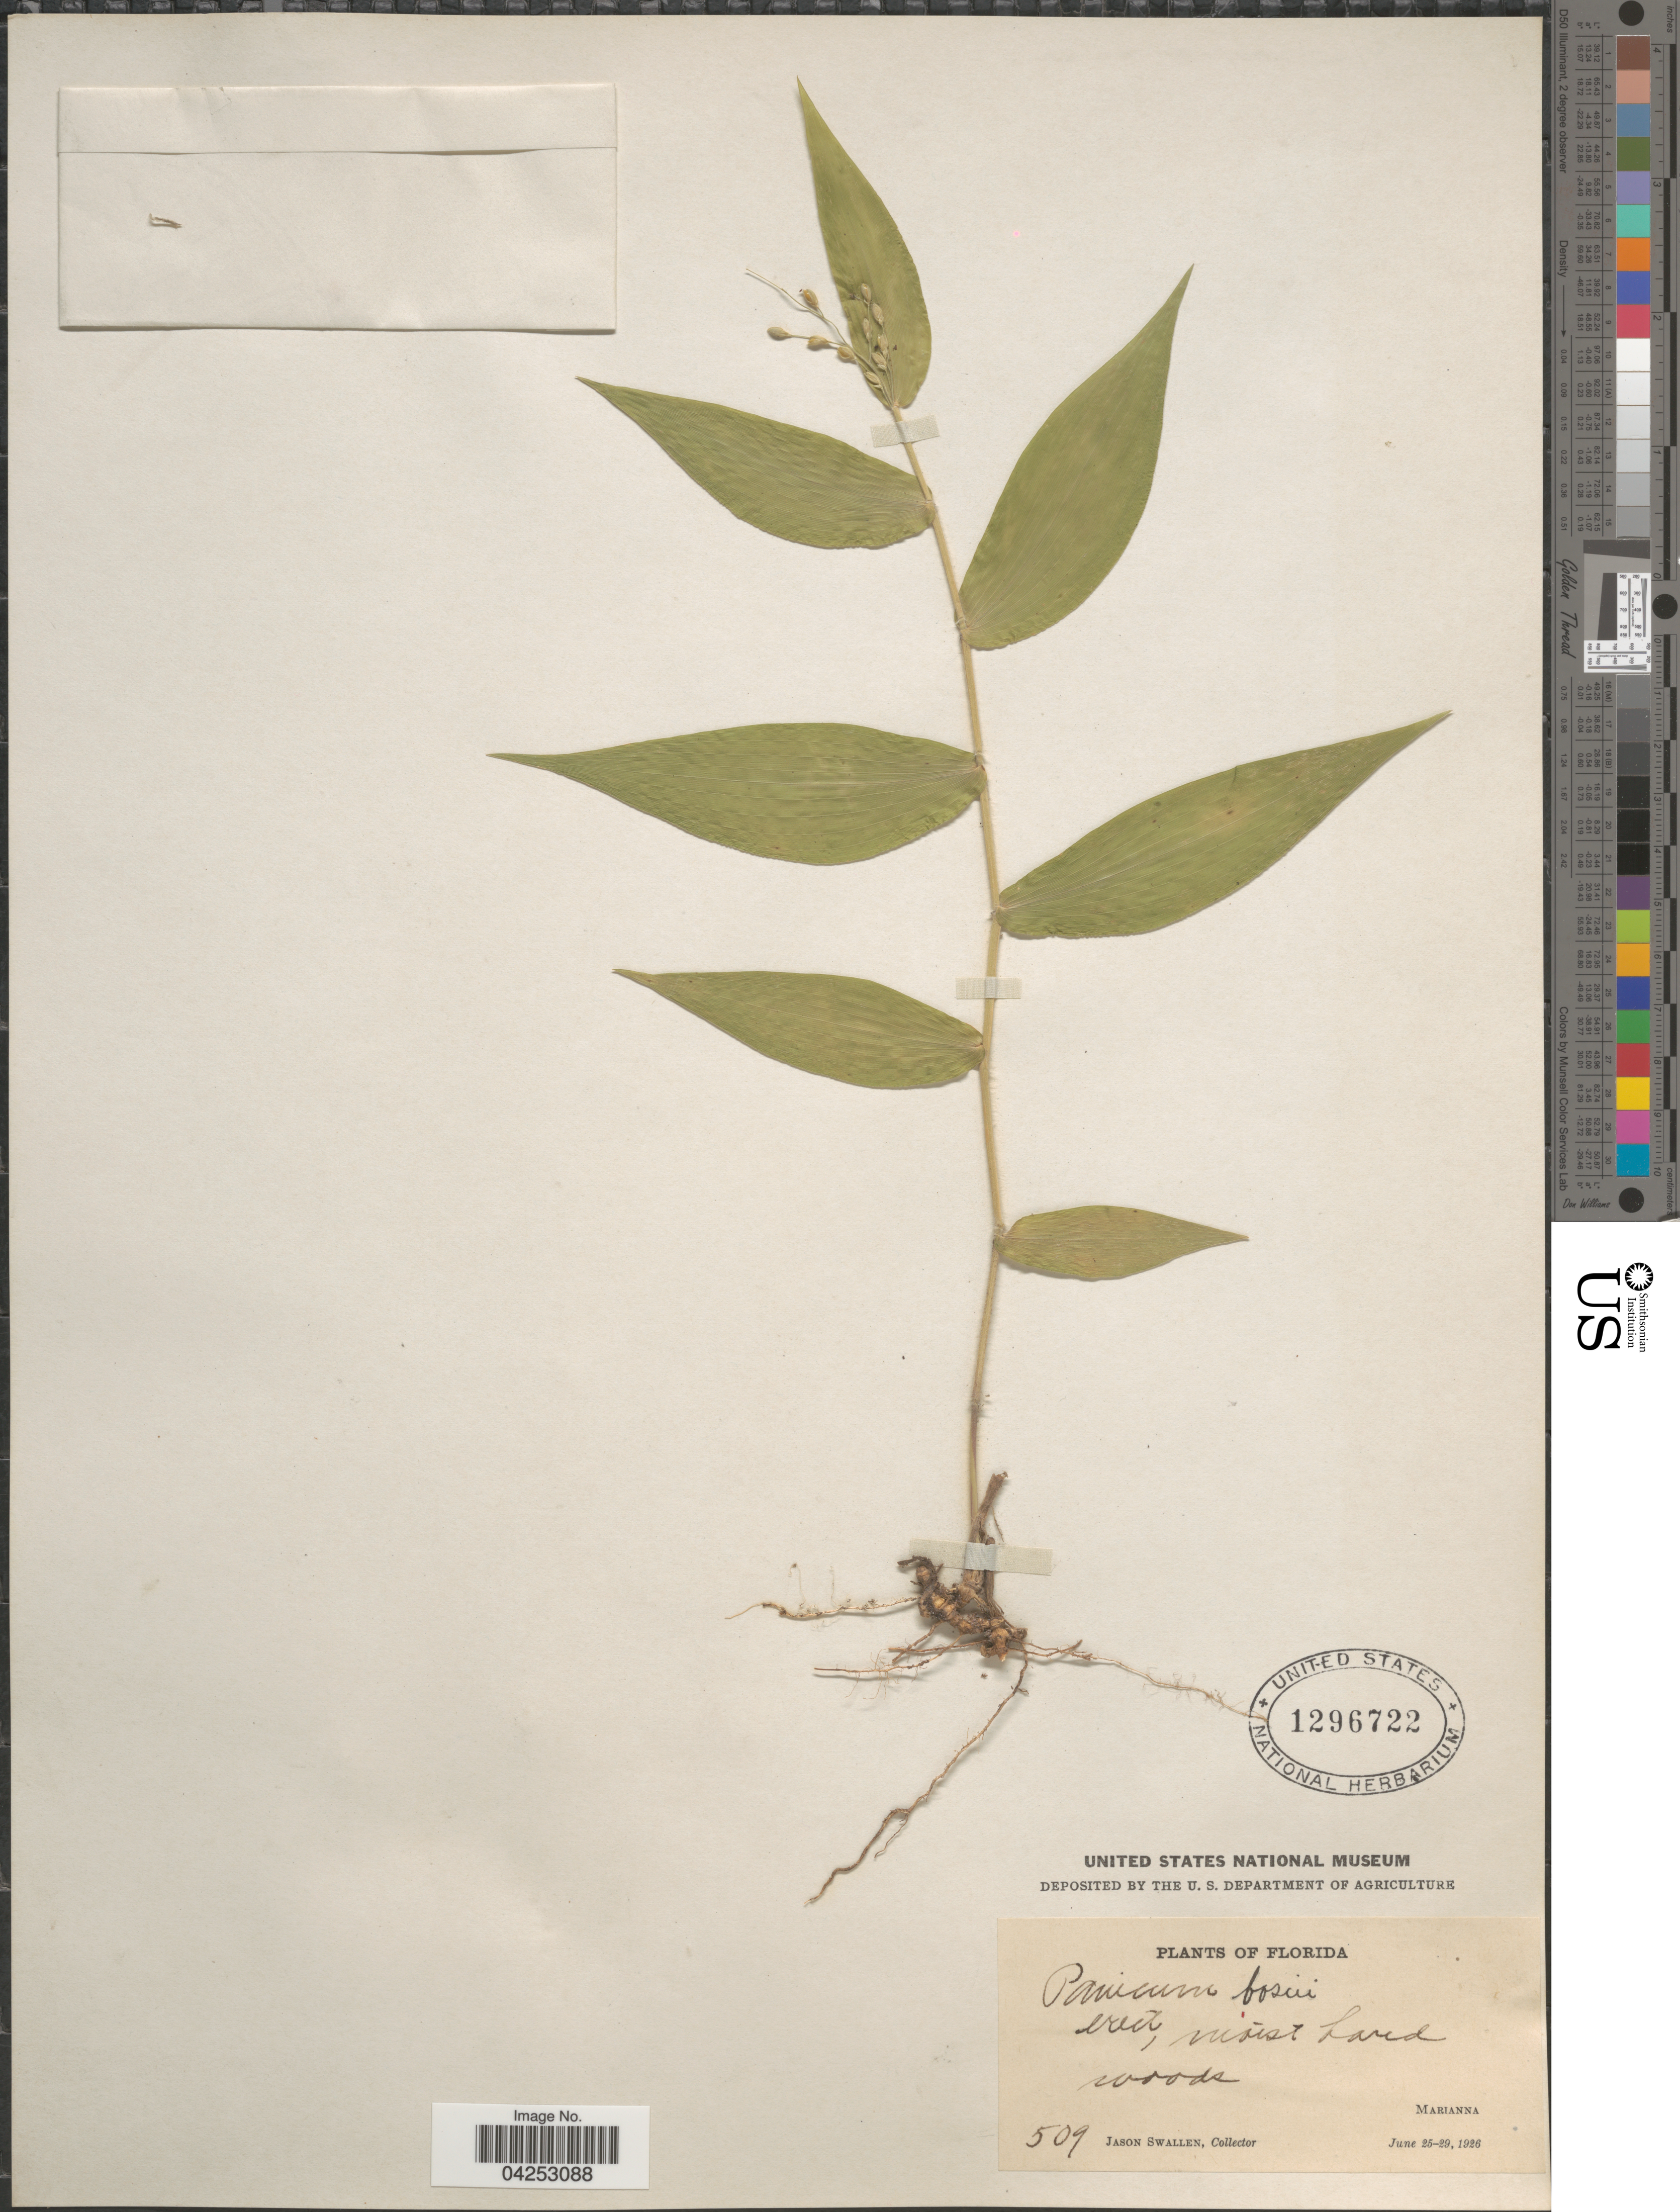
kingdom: Plantae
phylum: Tracheophyta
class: Liliopsida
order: Poales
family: Poaceae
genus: Dichanthelium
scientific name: Dichanthelium boscii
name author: (Poir.) Gould & C.A. Clark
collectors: J. R. Swallen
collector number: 509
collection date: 1926-06-25/1926-06-29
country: United States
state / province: Florida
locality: Moist hard woods. Marianna.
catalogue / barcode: US 1296722